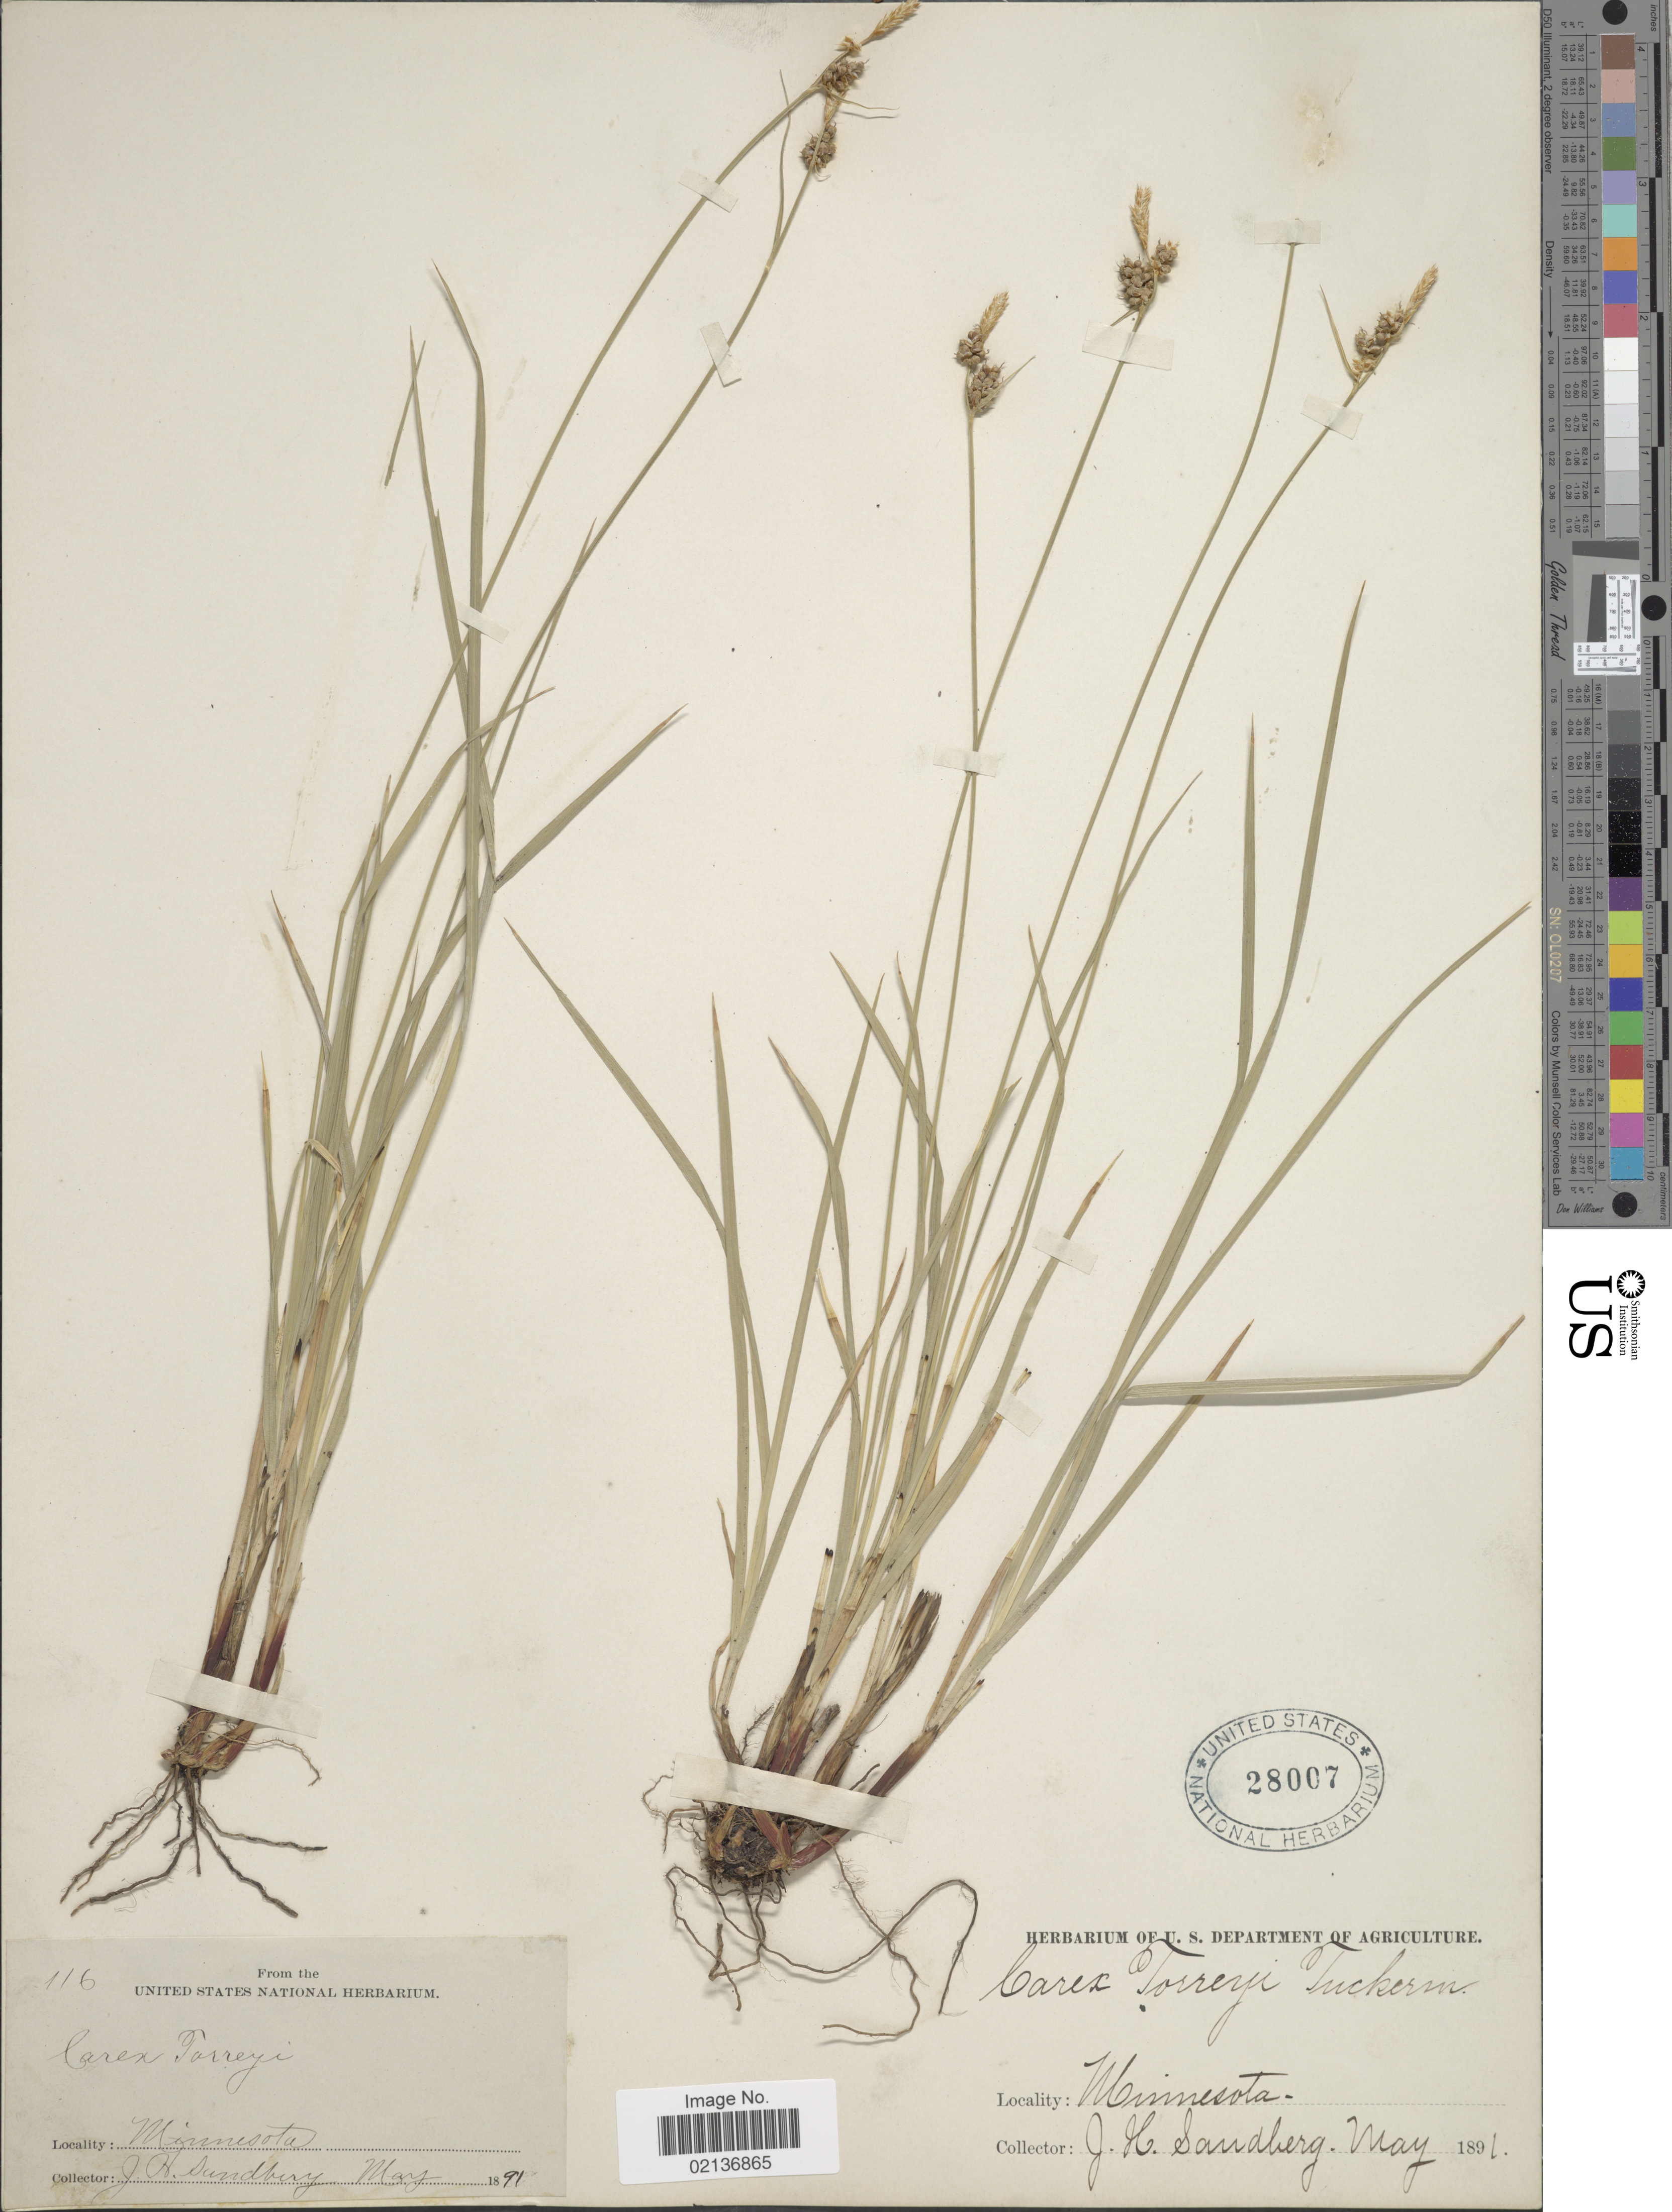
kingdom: Plantae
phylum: Tracheophyta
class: Liliopsida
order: Poales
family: Cyperaceae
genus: Carex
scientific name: Carex torreyi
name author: Tuck.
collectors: J. H. Sandberg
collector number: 116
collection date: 1891-05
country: United States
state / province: Minnesota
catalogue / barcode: US 28007